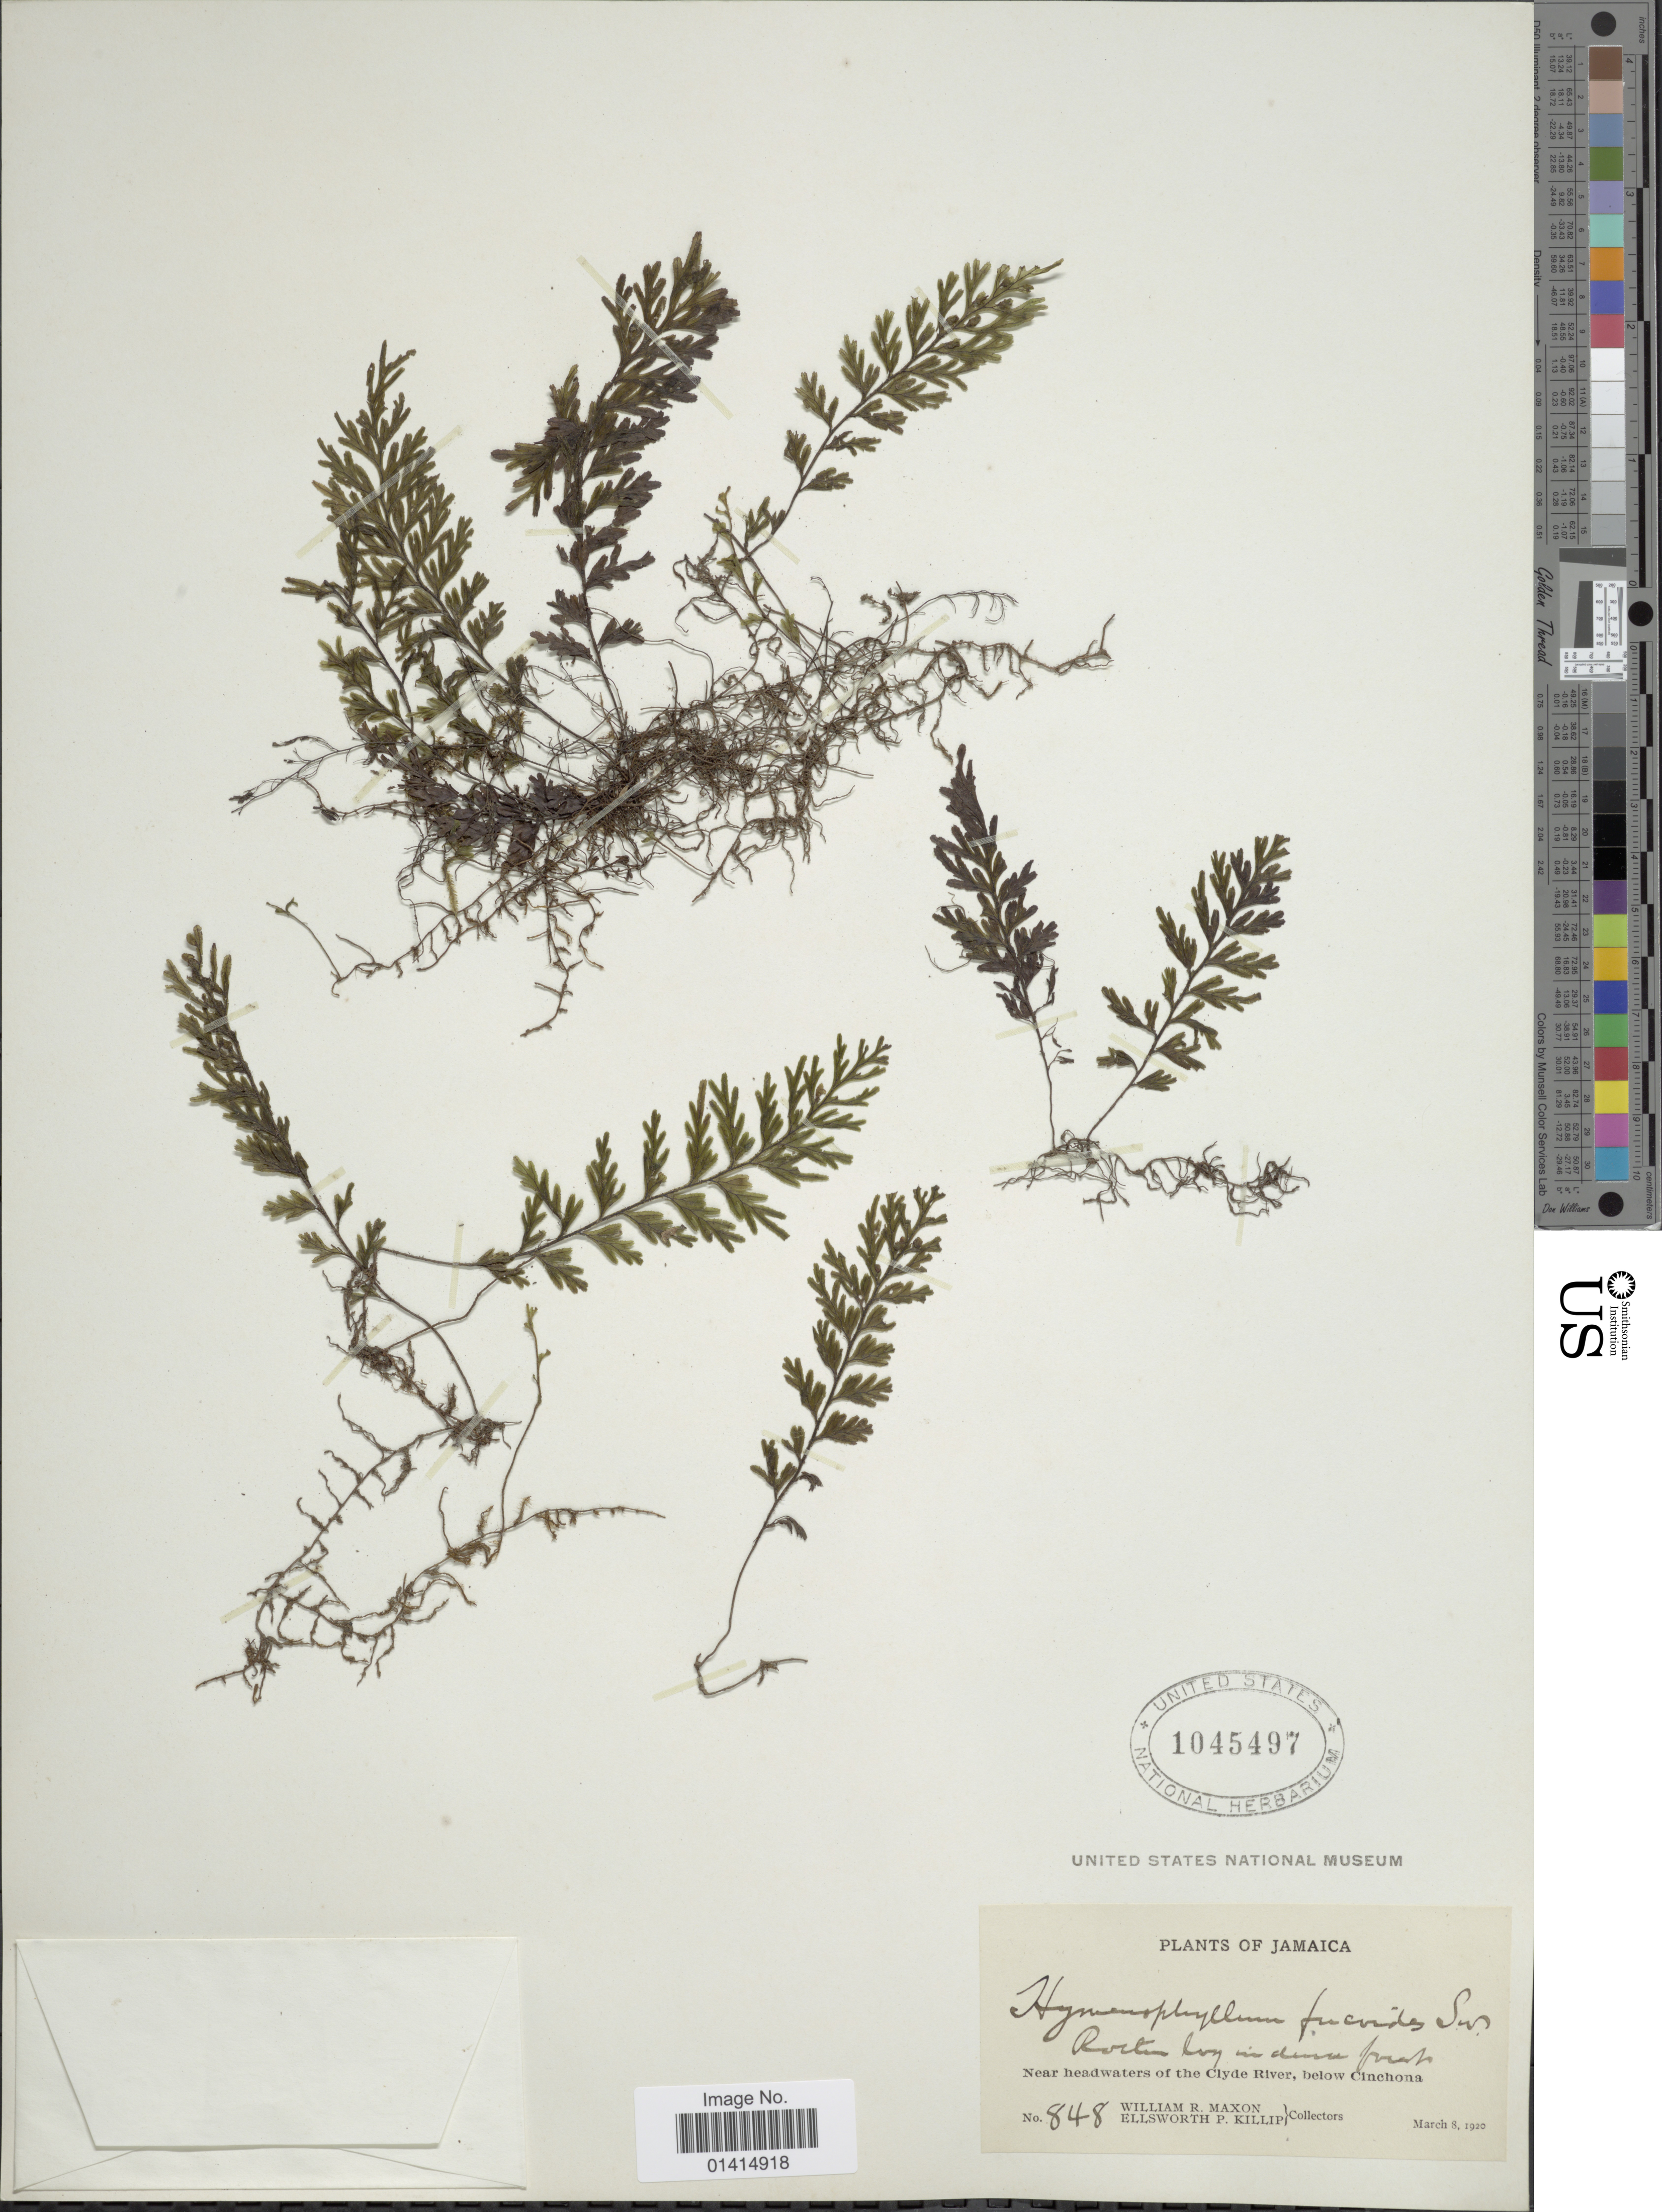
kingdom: Plantae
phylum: Tracheophyta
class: Polypodiopsida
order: Hymenophyllales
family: Hymenophyllaceae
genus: Hymenophyllum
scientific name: Hymenophyllum fucoides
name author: (Sw.) Sw.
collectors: W. R. Maxon & E. P. Killip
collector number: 848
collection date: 1920-03-08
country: Jamaica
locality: Near headwaters of the Clyde River, below Cinchona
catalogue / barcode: US 1045497